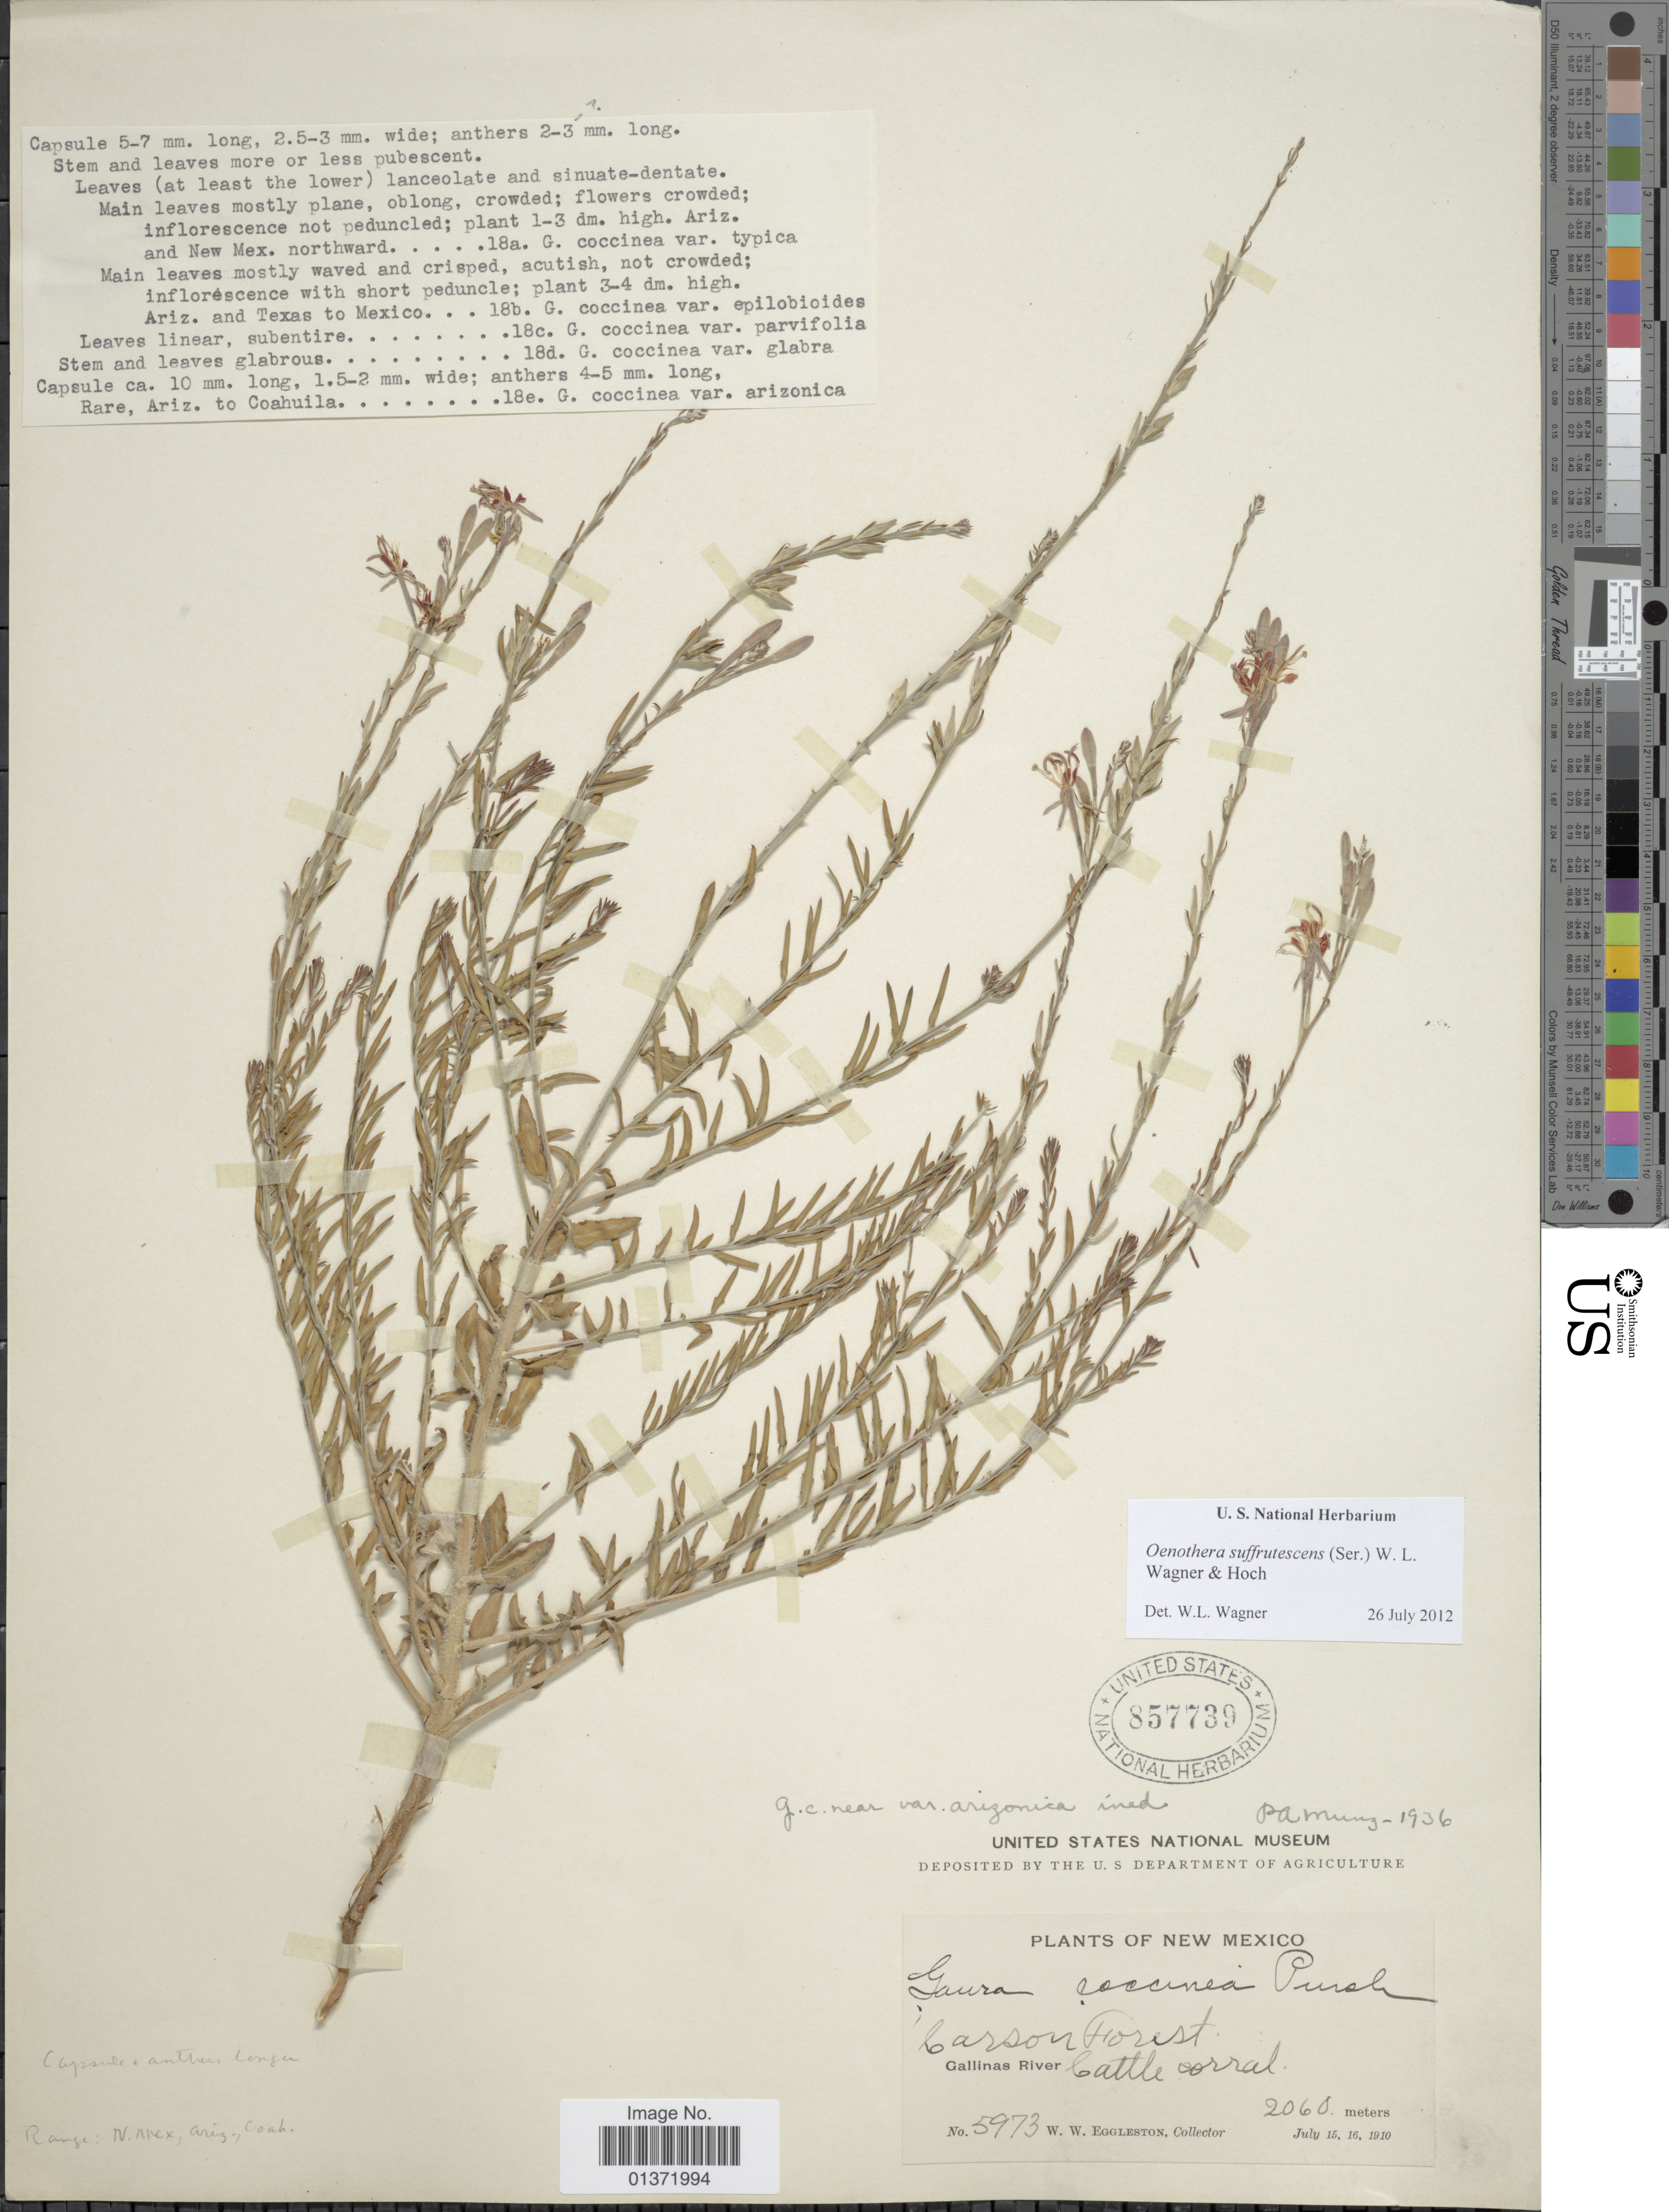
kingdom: Plantae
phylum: Tracheophyta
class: Magnoliopsida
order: Myrtales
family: Onagraceae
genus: Oenothera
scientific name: Oenothera suffrutescens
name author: (Ser.) W.L. Wagner & Hoch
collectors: W. W. Eggleston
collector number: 5973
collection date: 1910-07-15/1910-07-16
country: United States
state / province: New Mexico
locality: Gallinas River, Cattle corral, Carson Forest.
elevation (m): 2060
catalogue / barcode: US 857739